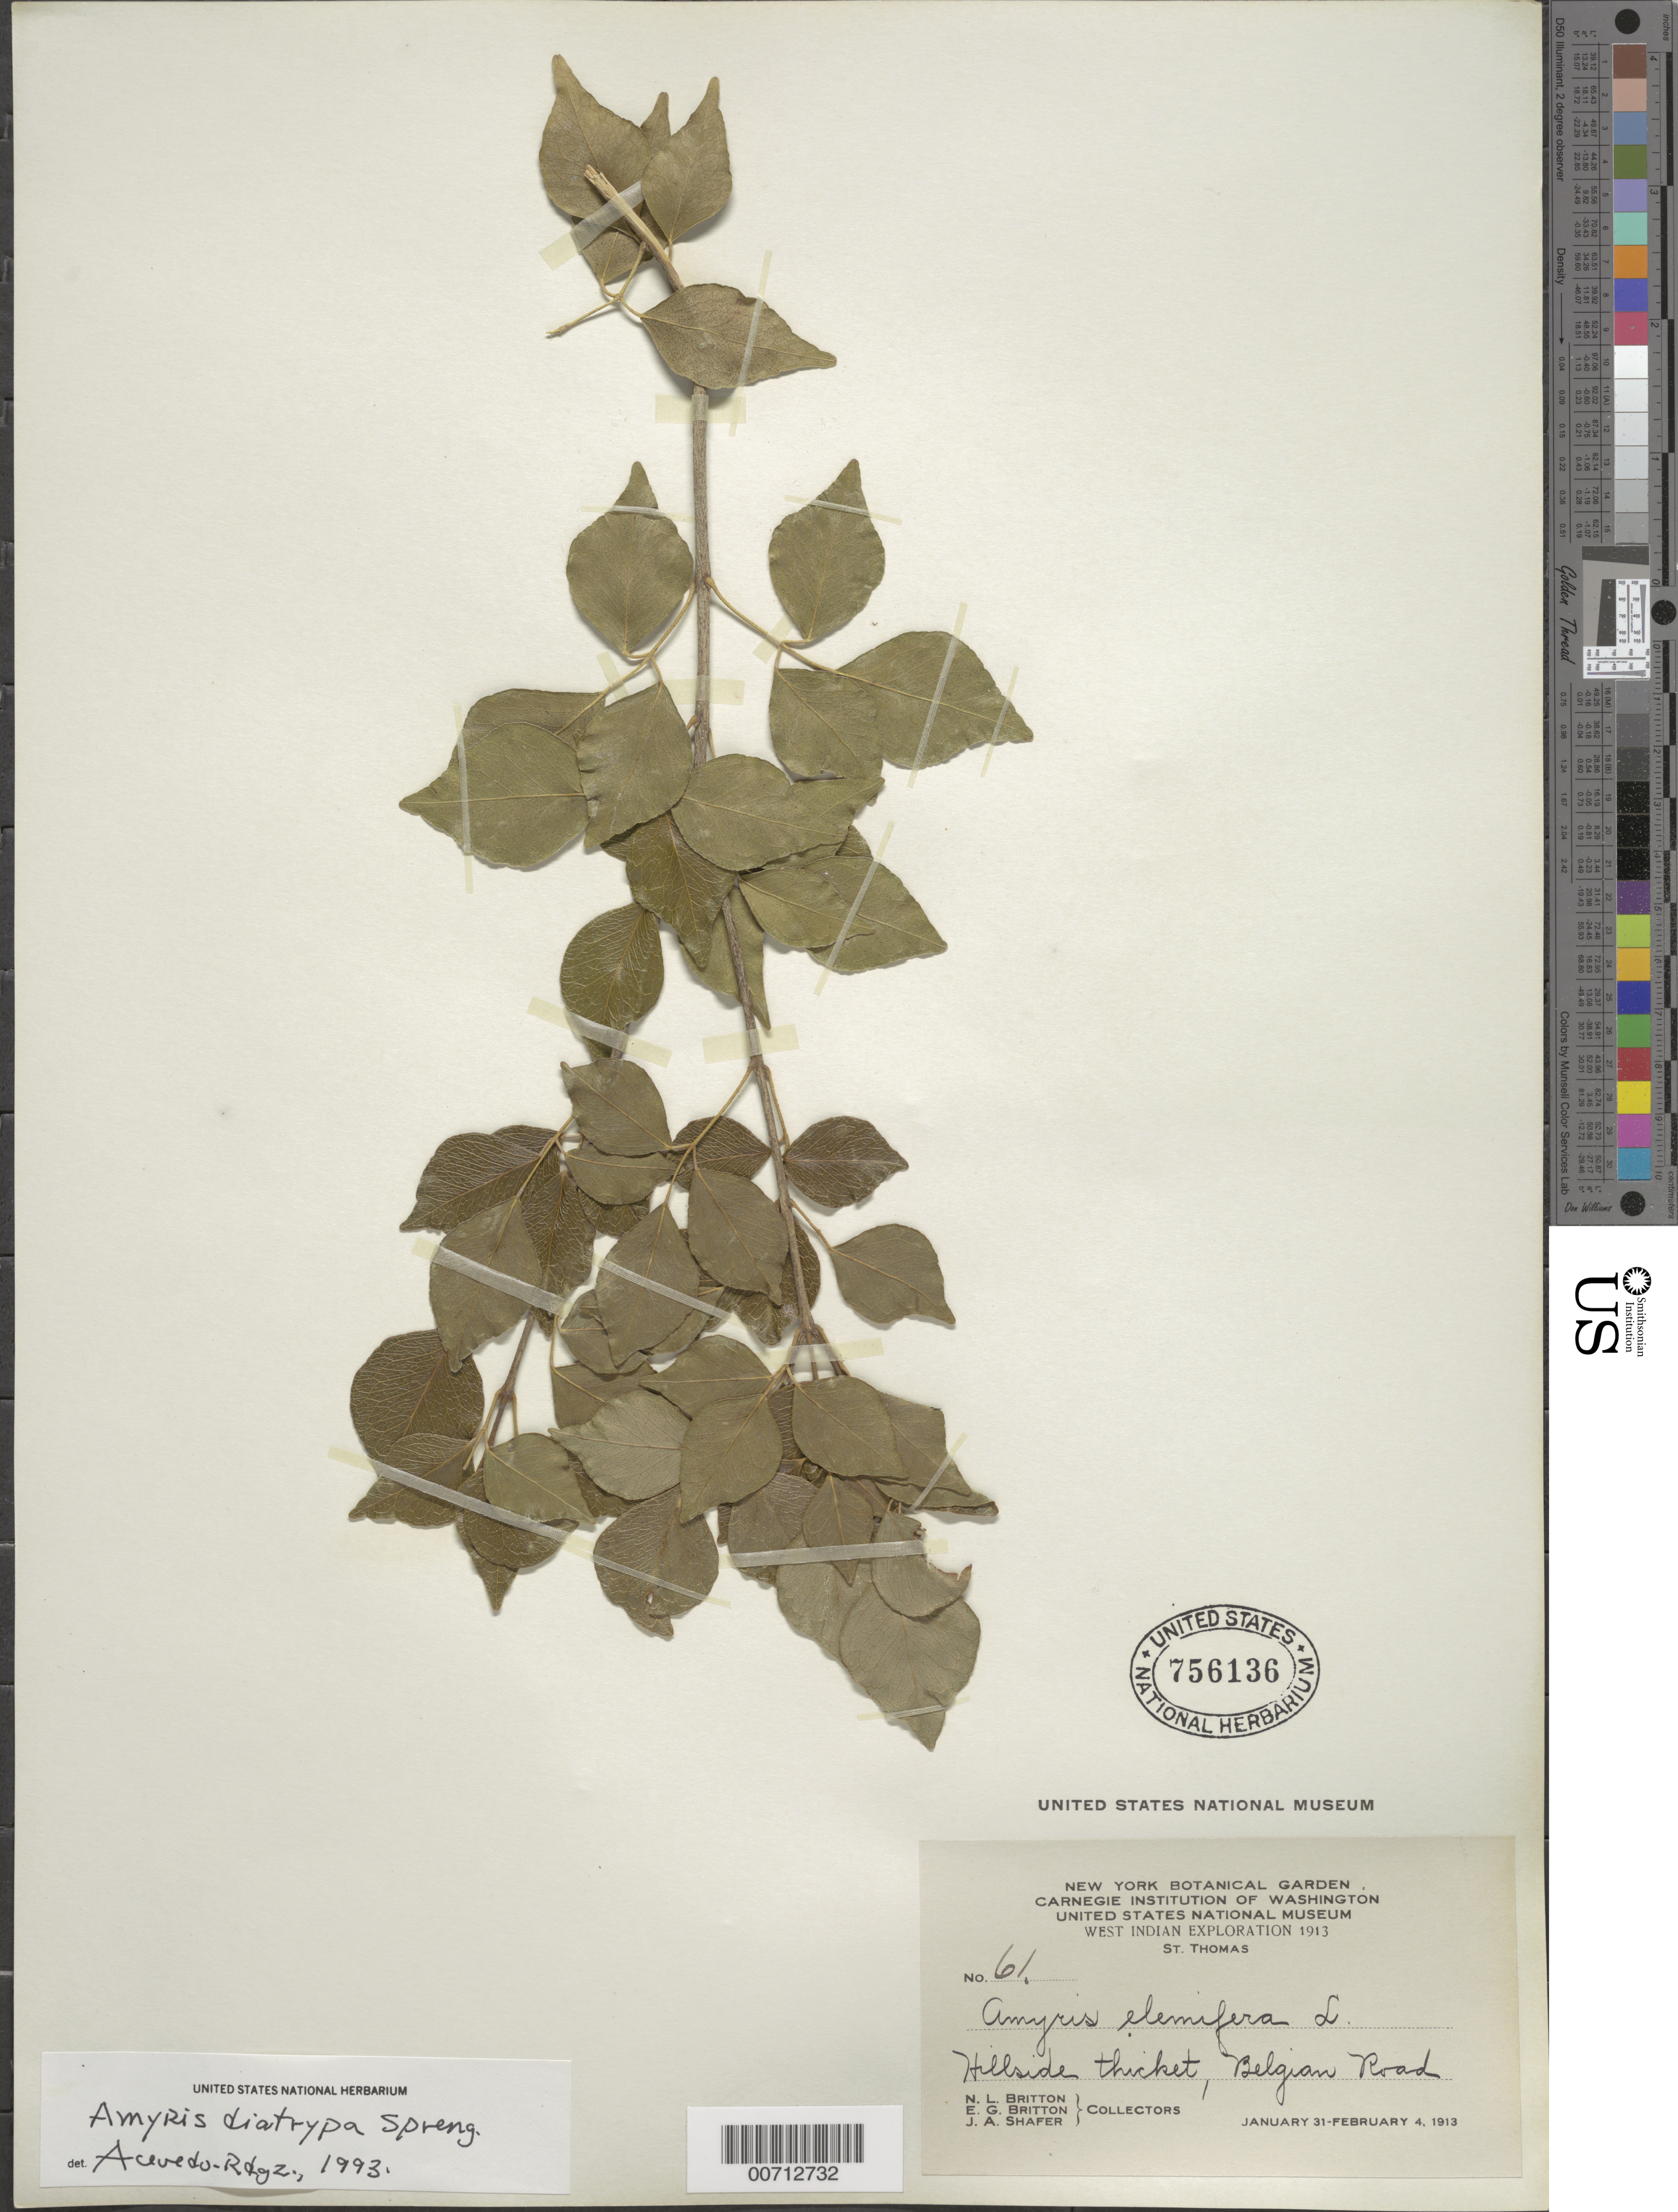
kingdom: Plantae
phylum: Tracheophyta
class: Magnoliopsida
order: Sapindales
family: Rutaceae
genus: Amyris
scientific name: Amyris diatrypa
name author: Spreng.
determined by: Acevedo-Rodríguez, P., (BOT), Smithsonian Institution - National Museum of Natural History (UNITED STATES)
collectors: N. Britton, E. G. Britton & J. A. Shafer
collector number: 61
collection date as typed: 31 Jan 1913 to 04 Feb 1913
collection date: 1913-01-31/1913-02-04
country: U.S. Virgin Islands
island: St. Thomas Island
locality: Belgian Rd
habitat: Hillside thicket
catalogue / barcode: US 756136